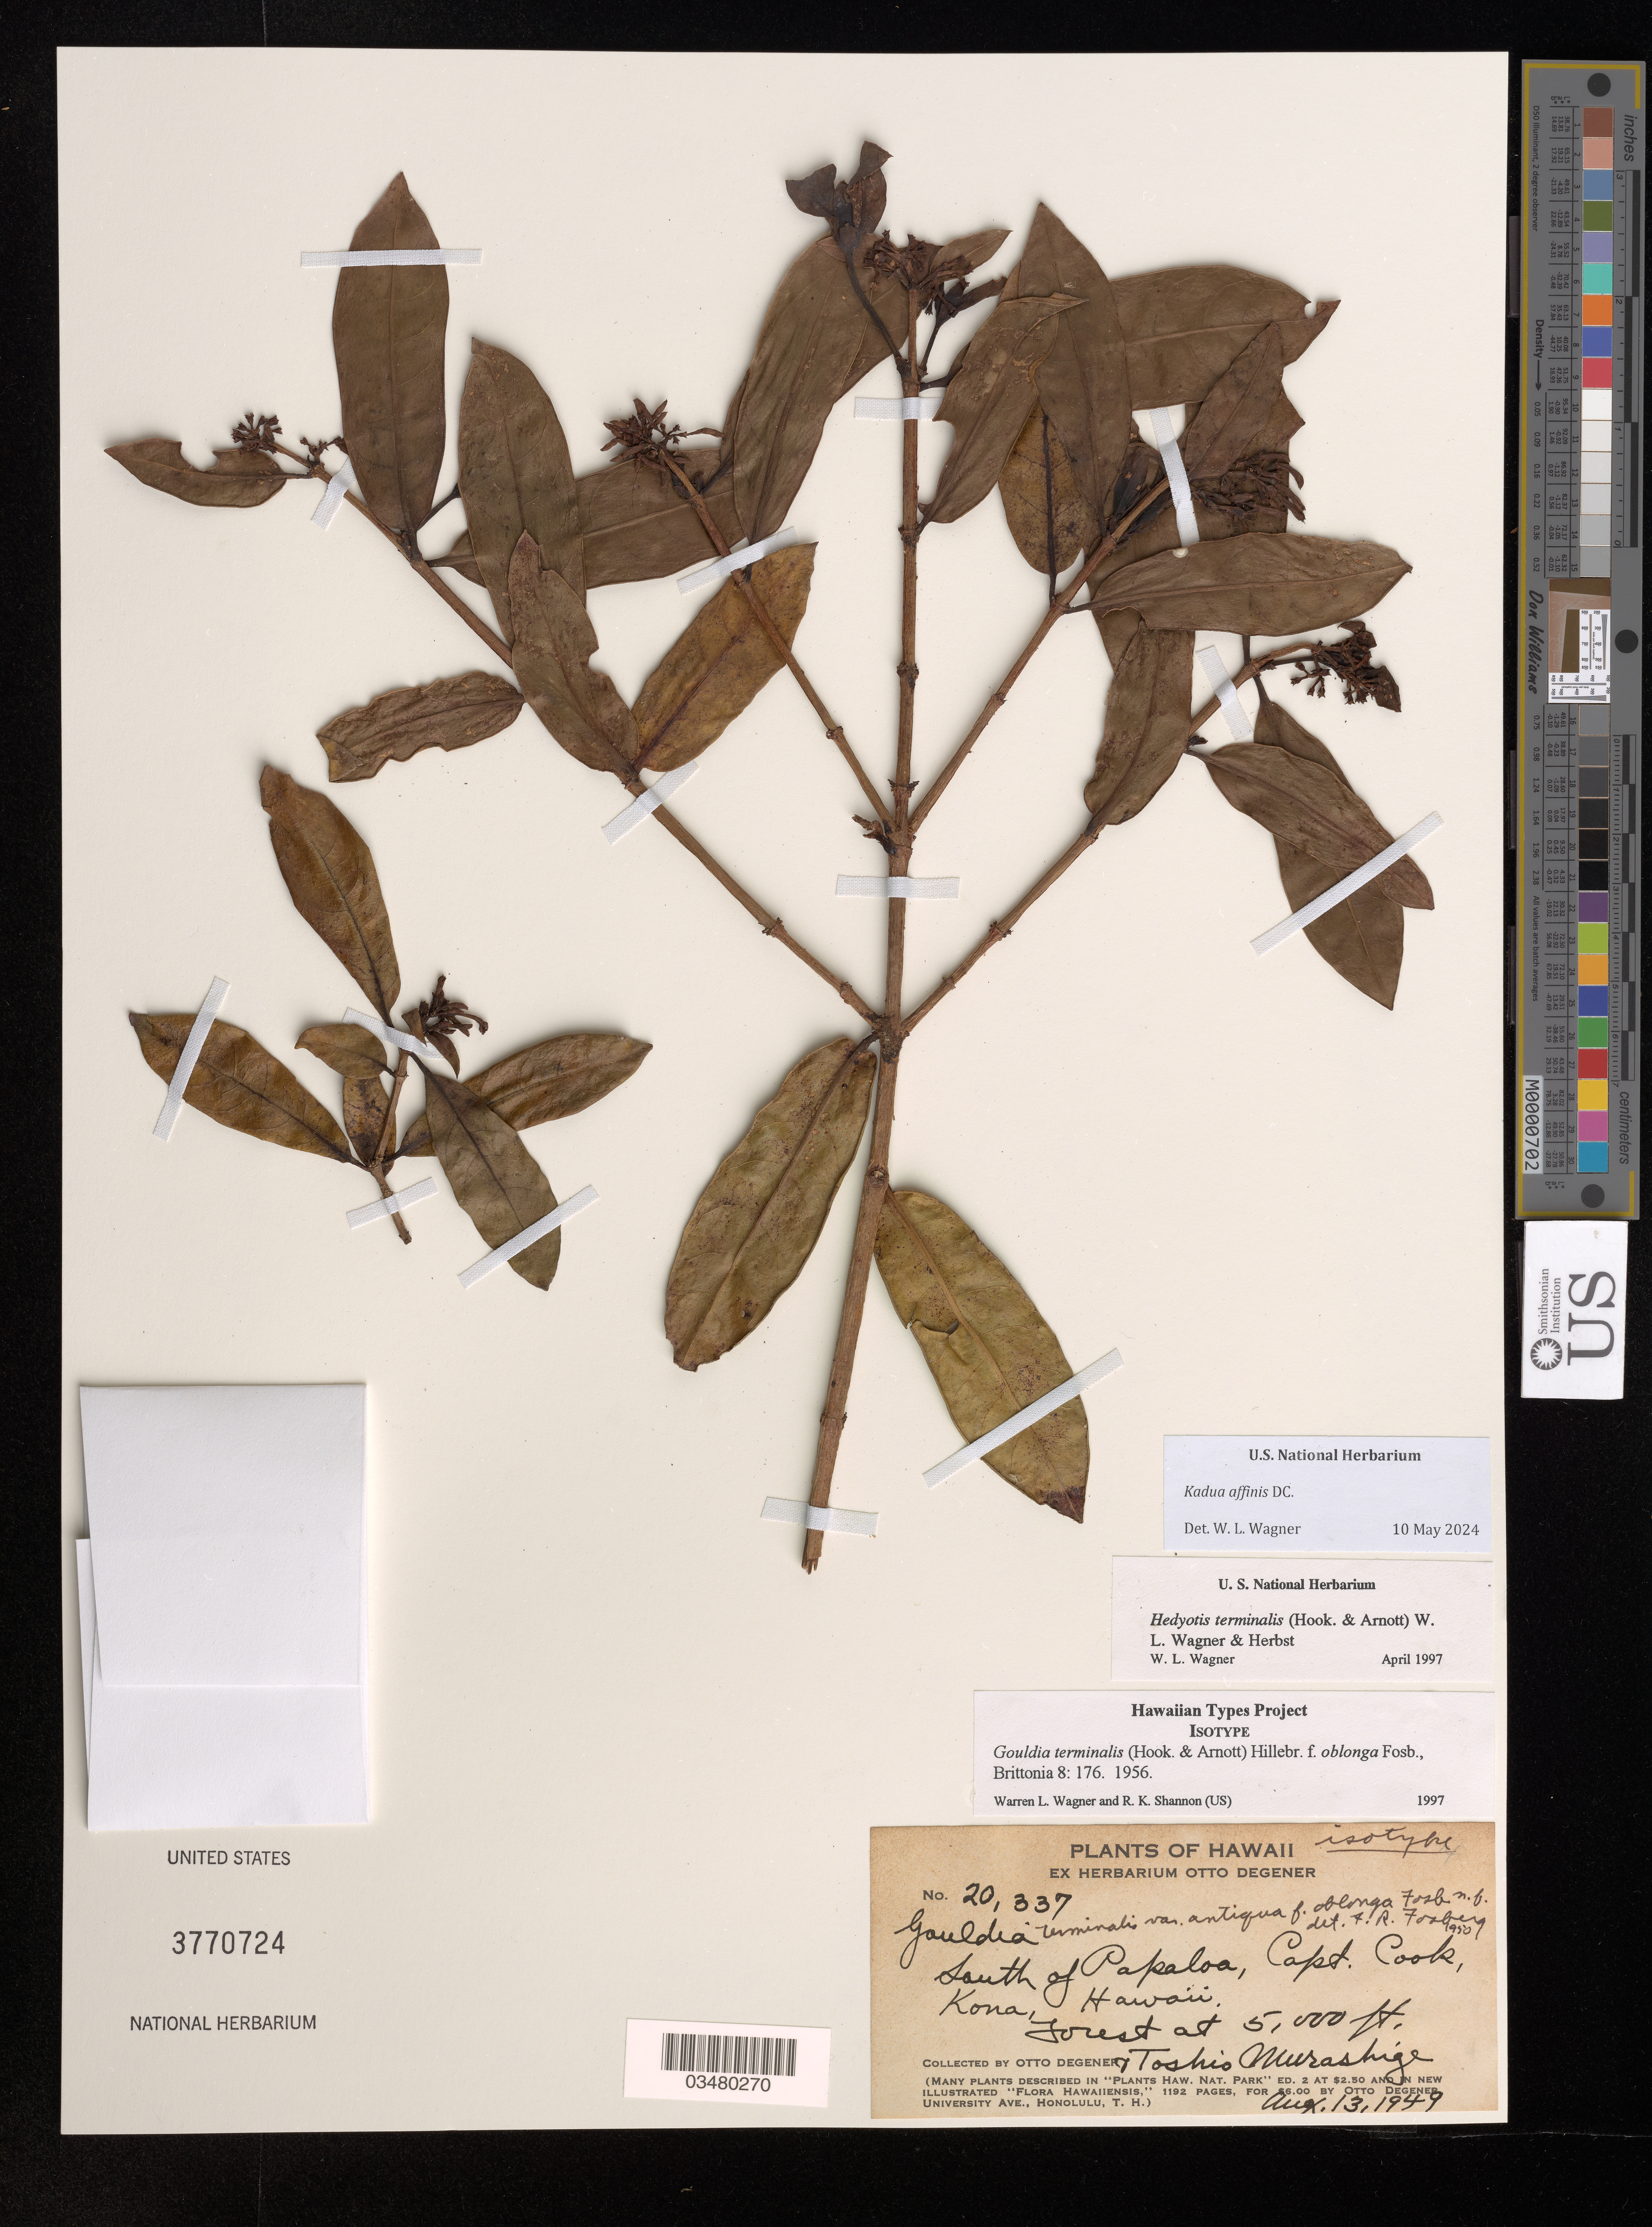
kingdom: Plantae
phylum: Tracheophyta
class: Magnoliopsida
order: Gentianales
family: Rubiaceae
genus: Gouldia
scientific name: Gouldia terminalis f. oblonga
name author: Fosberg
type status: Isotype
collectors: O. Degener & T. Murashige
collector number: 20337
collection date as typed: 13 Aug 1949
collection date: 1949-08-13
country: United States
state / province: Hawaii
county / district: Hawaii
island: Hawaii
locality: South of Papaloa, Captain Cook, Kona.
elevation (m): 1524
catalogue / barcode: US 3770724